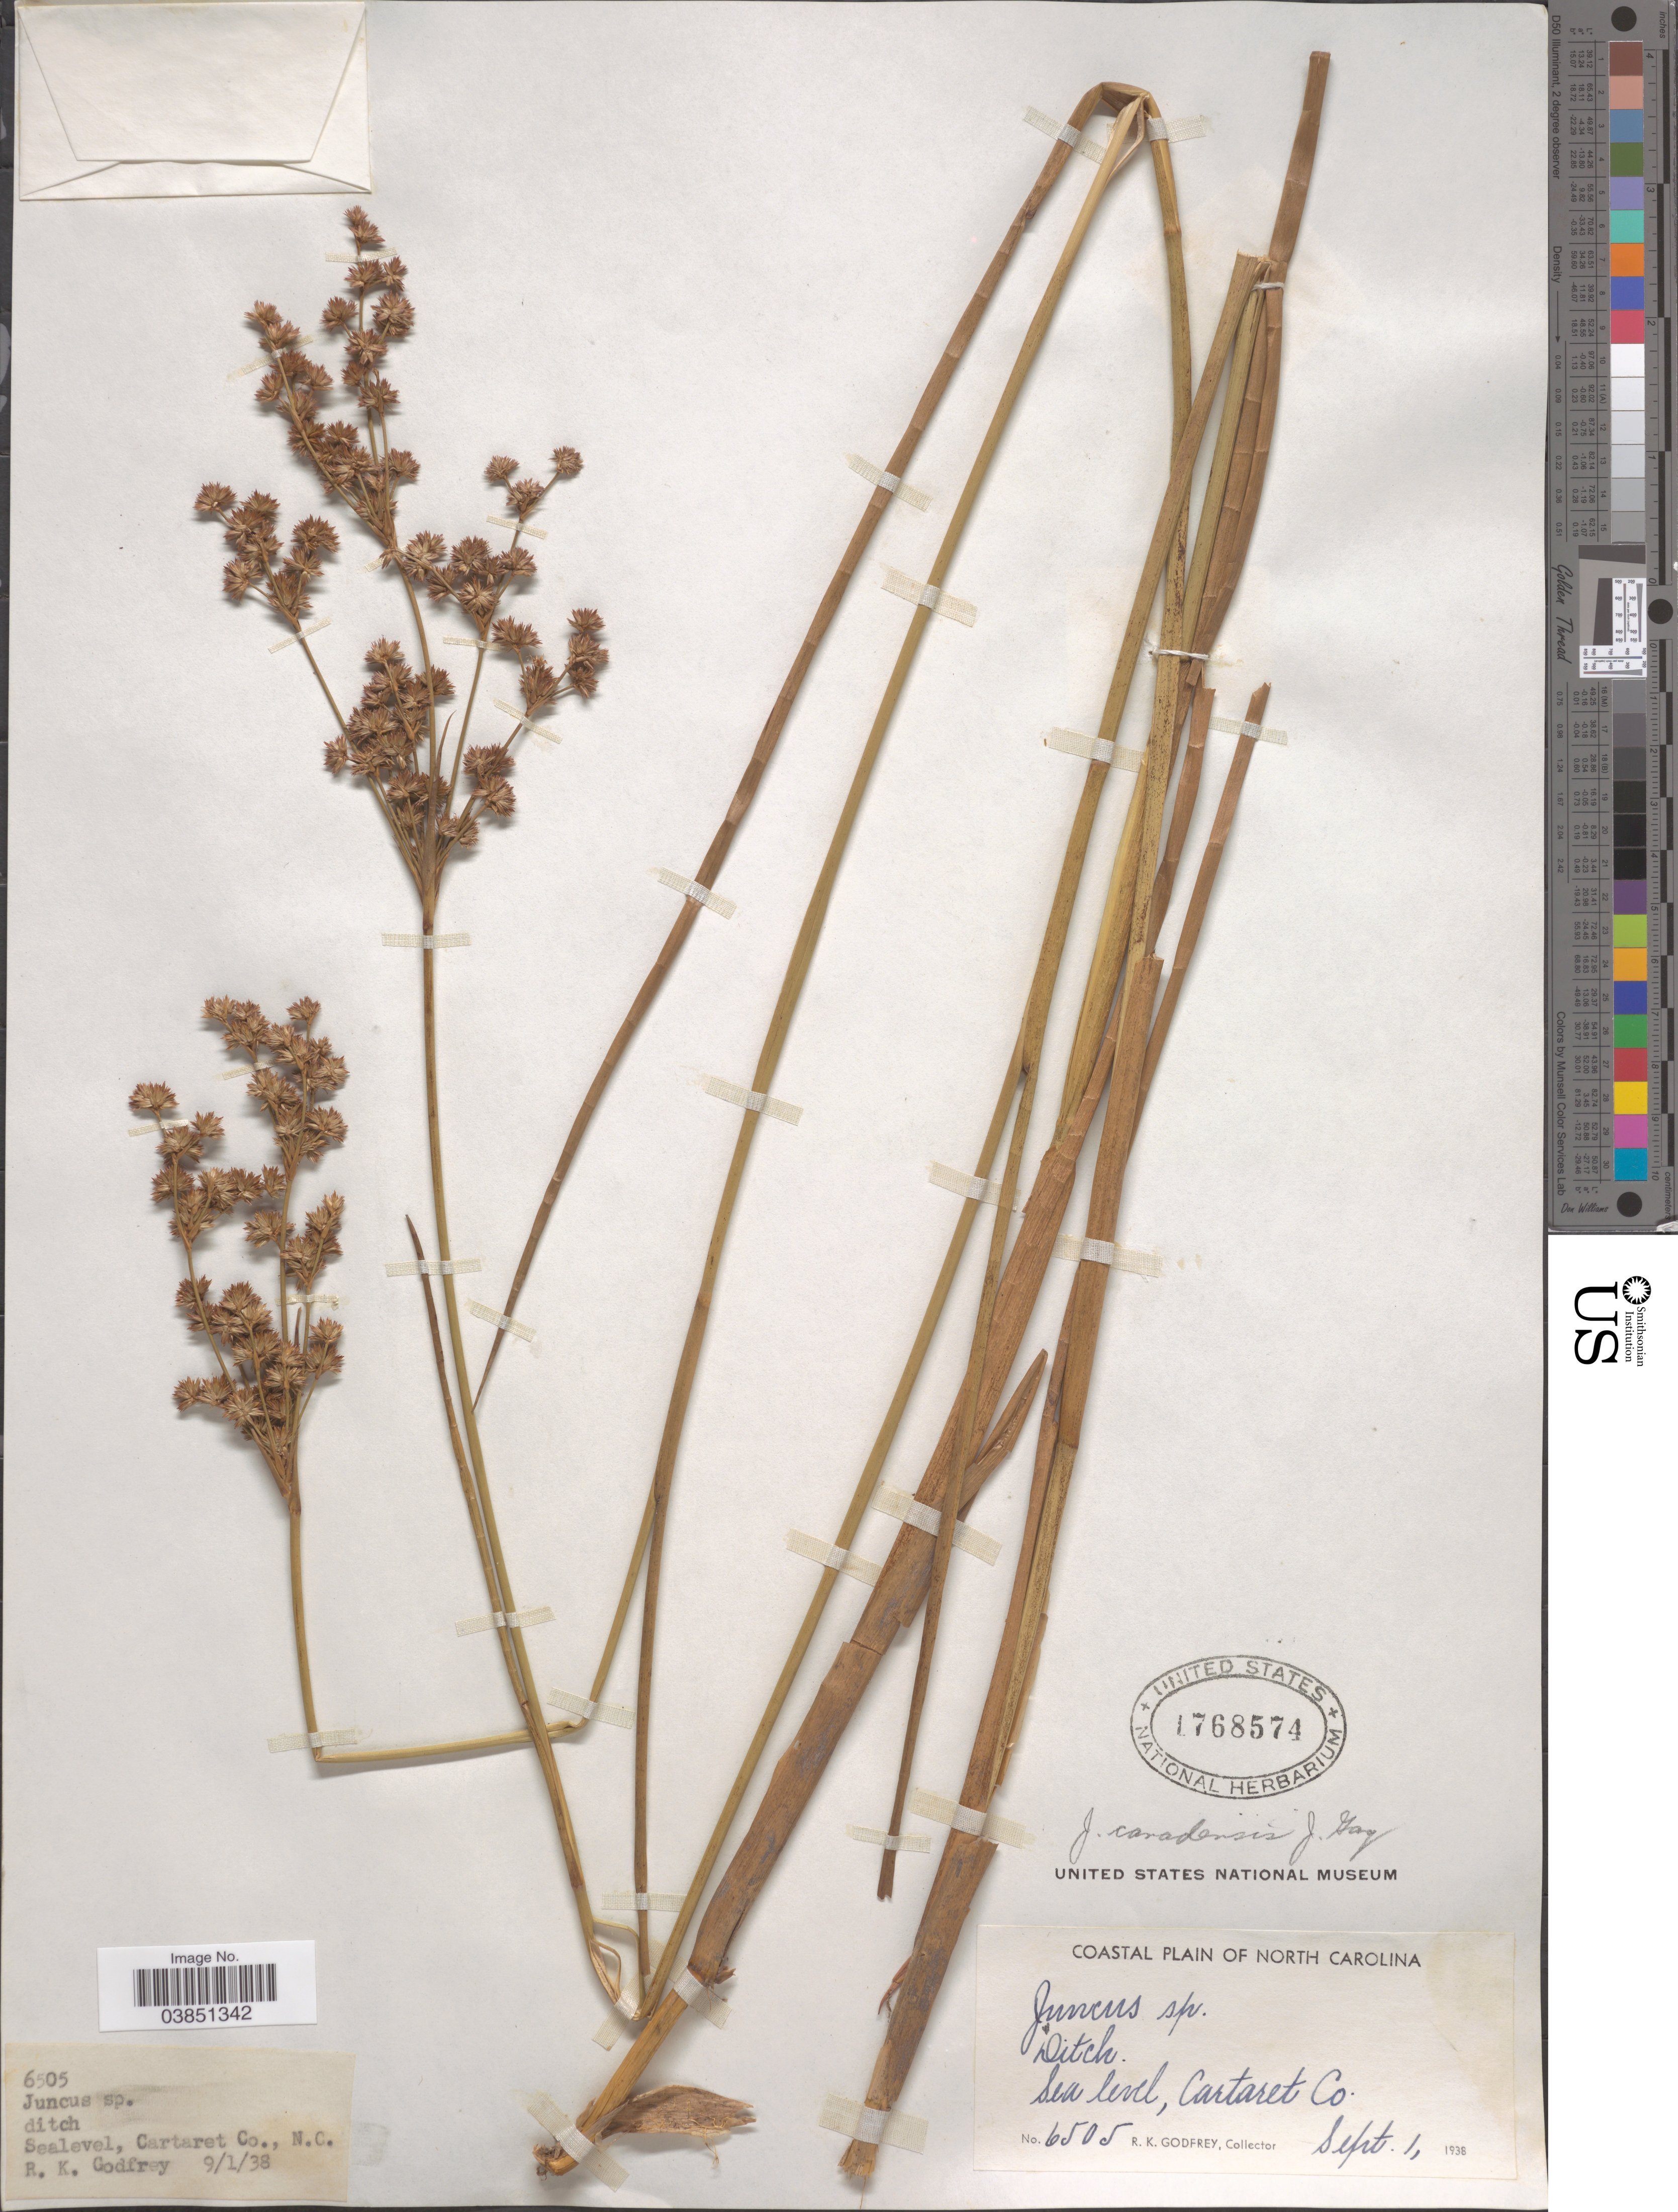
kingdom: Plantae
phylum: Tracheophyta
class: Liliopsida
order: Poales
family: Juncaceae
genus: Juncus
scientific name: Juncus canadensis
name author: J. Gay ex Laharpe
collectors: R. K. Godfrey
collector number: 6505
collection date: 1938-09-01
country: United States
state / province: North Carolina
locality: Coastal Plain of North Carolina. Cartaret Co.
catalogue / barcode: US 1768574